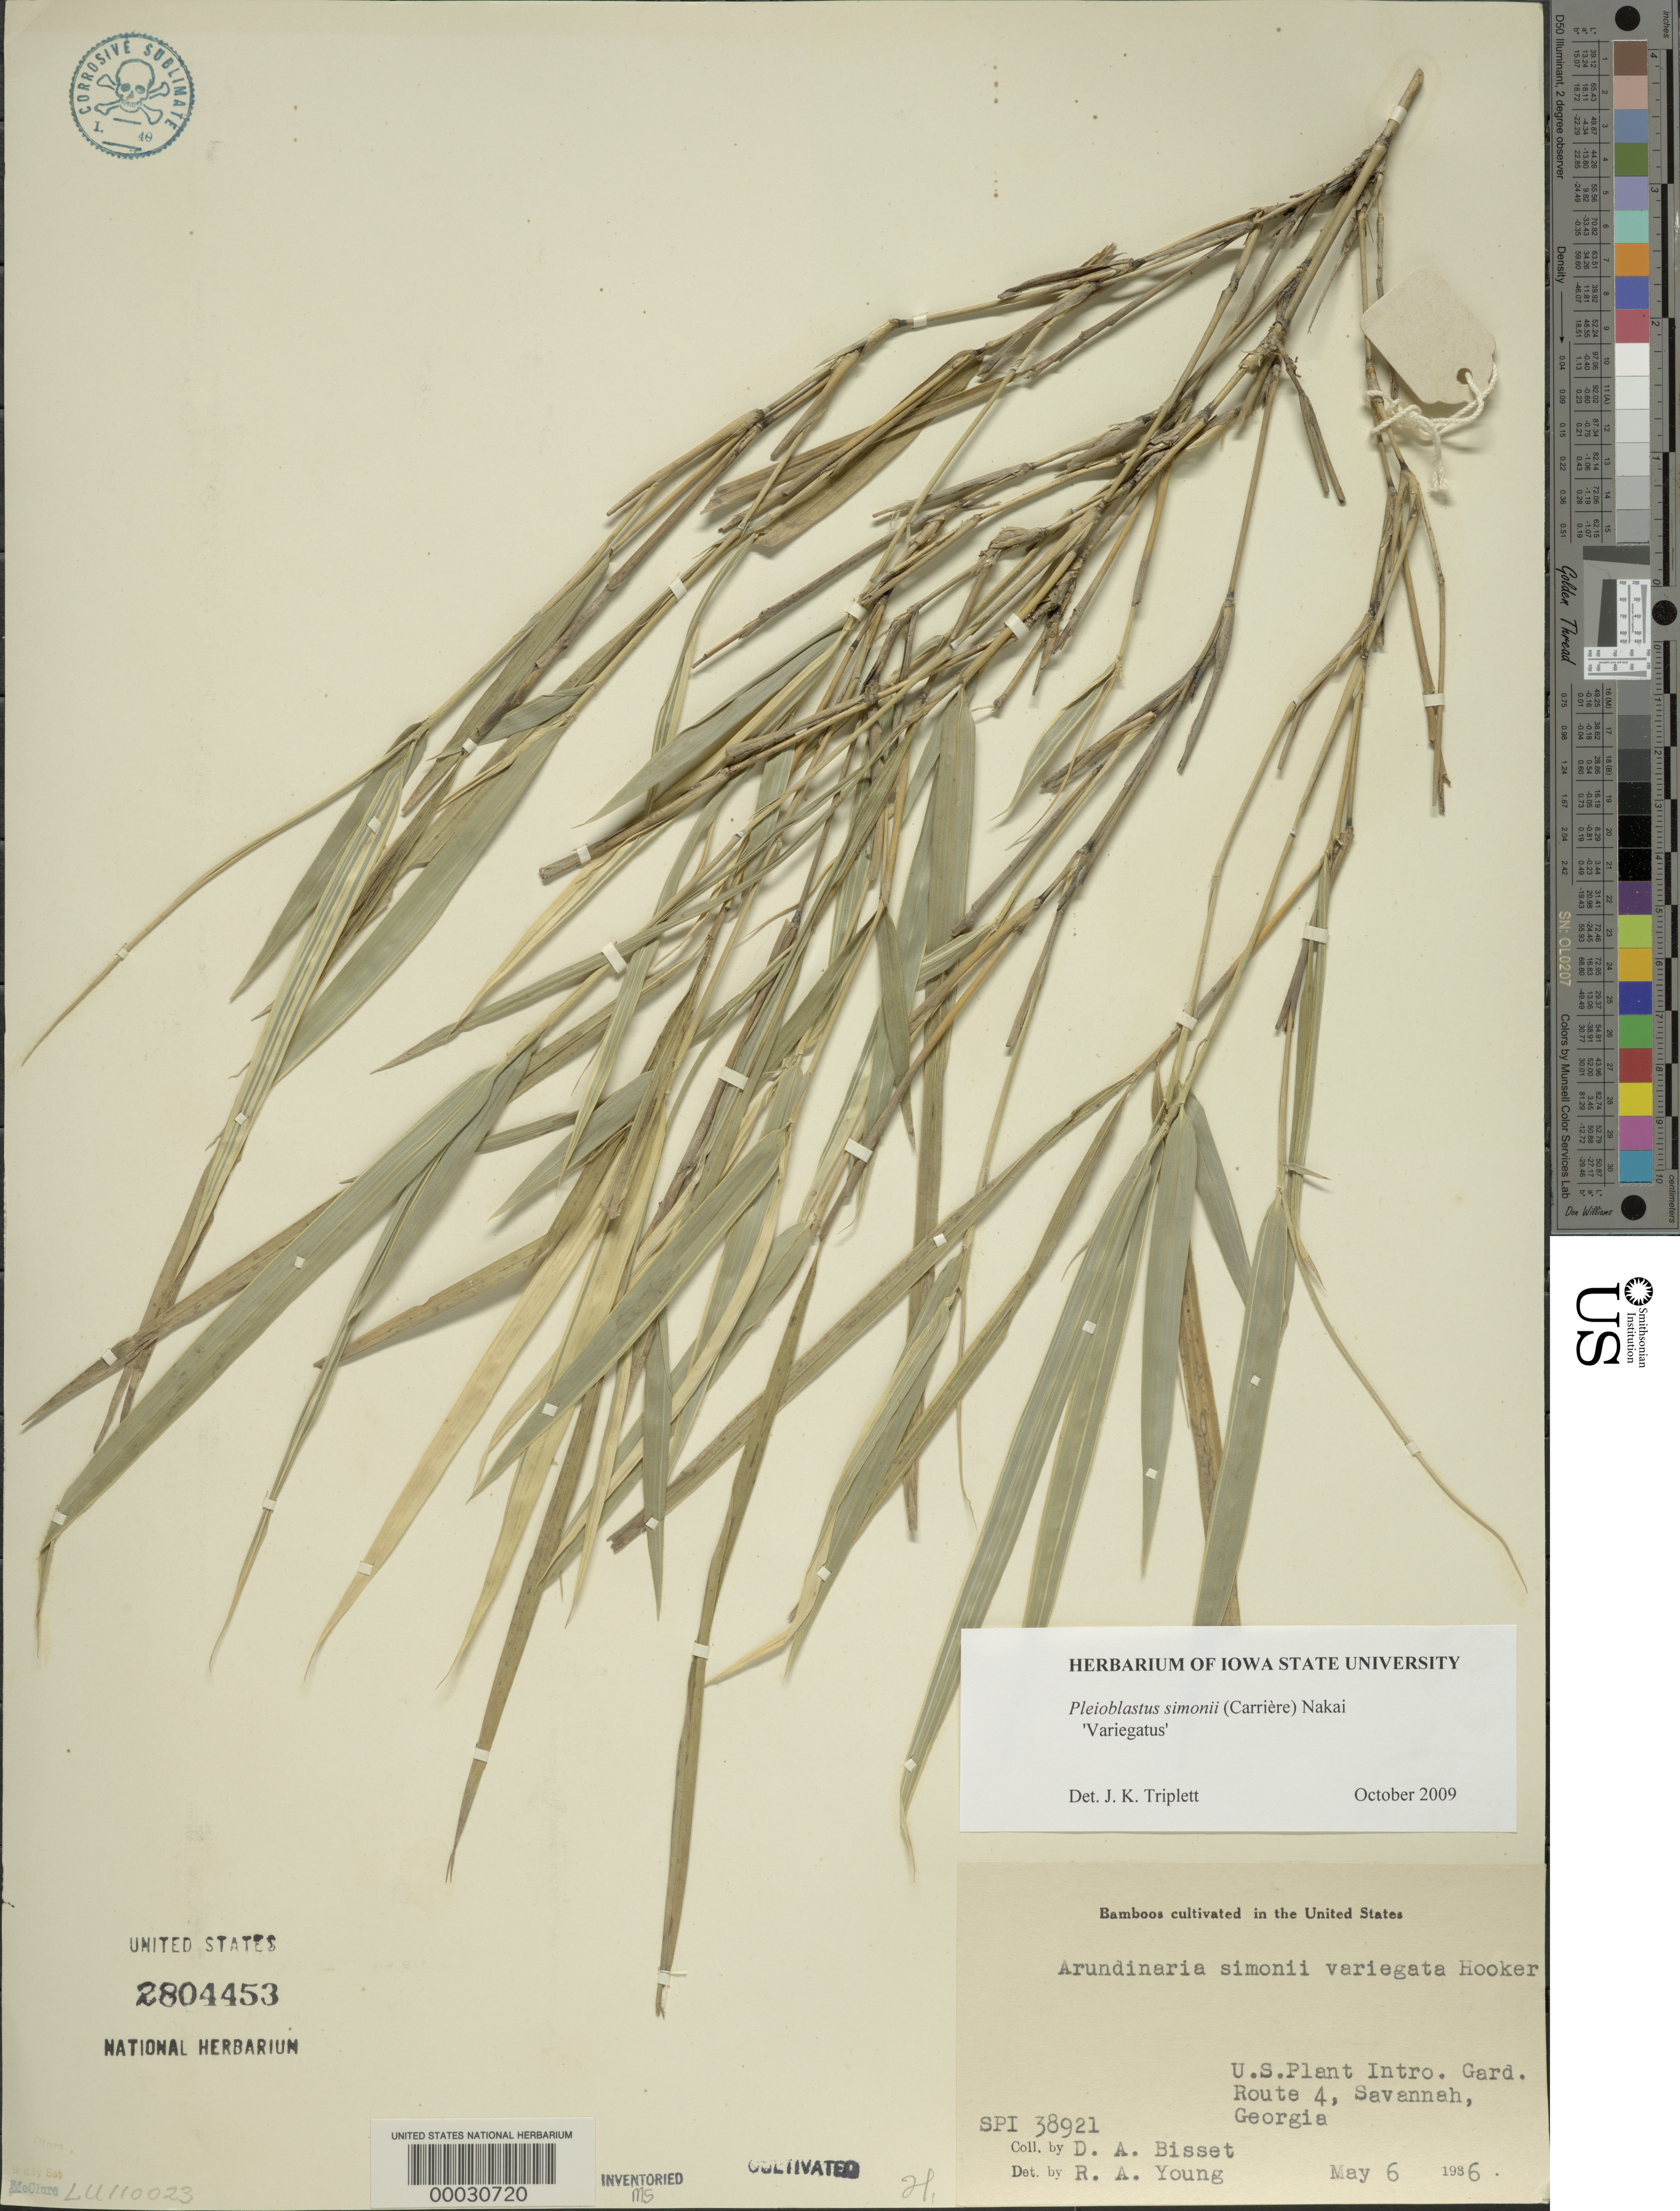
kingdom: Plantae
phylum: Tracheophyta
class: Liliopsida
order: Poales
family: Poaceae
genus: Pleioblastus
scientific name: Pleioblastus simonii 'Variegatus'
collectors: D. Bisset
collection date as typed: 06 May 1936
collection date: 1936-05-06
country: United States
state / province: Georgia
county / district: Chatham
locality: U.s.d.a. plant introduction station-savannah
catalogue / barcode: US 2804453